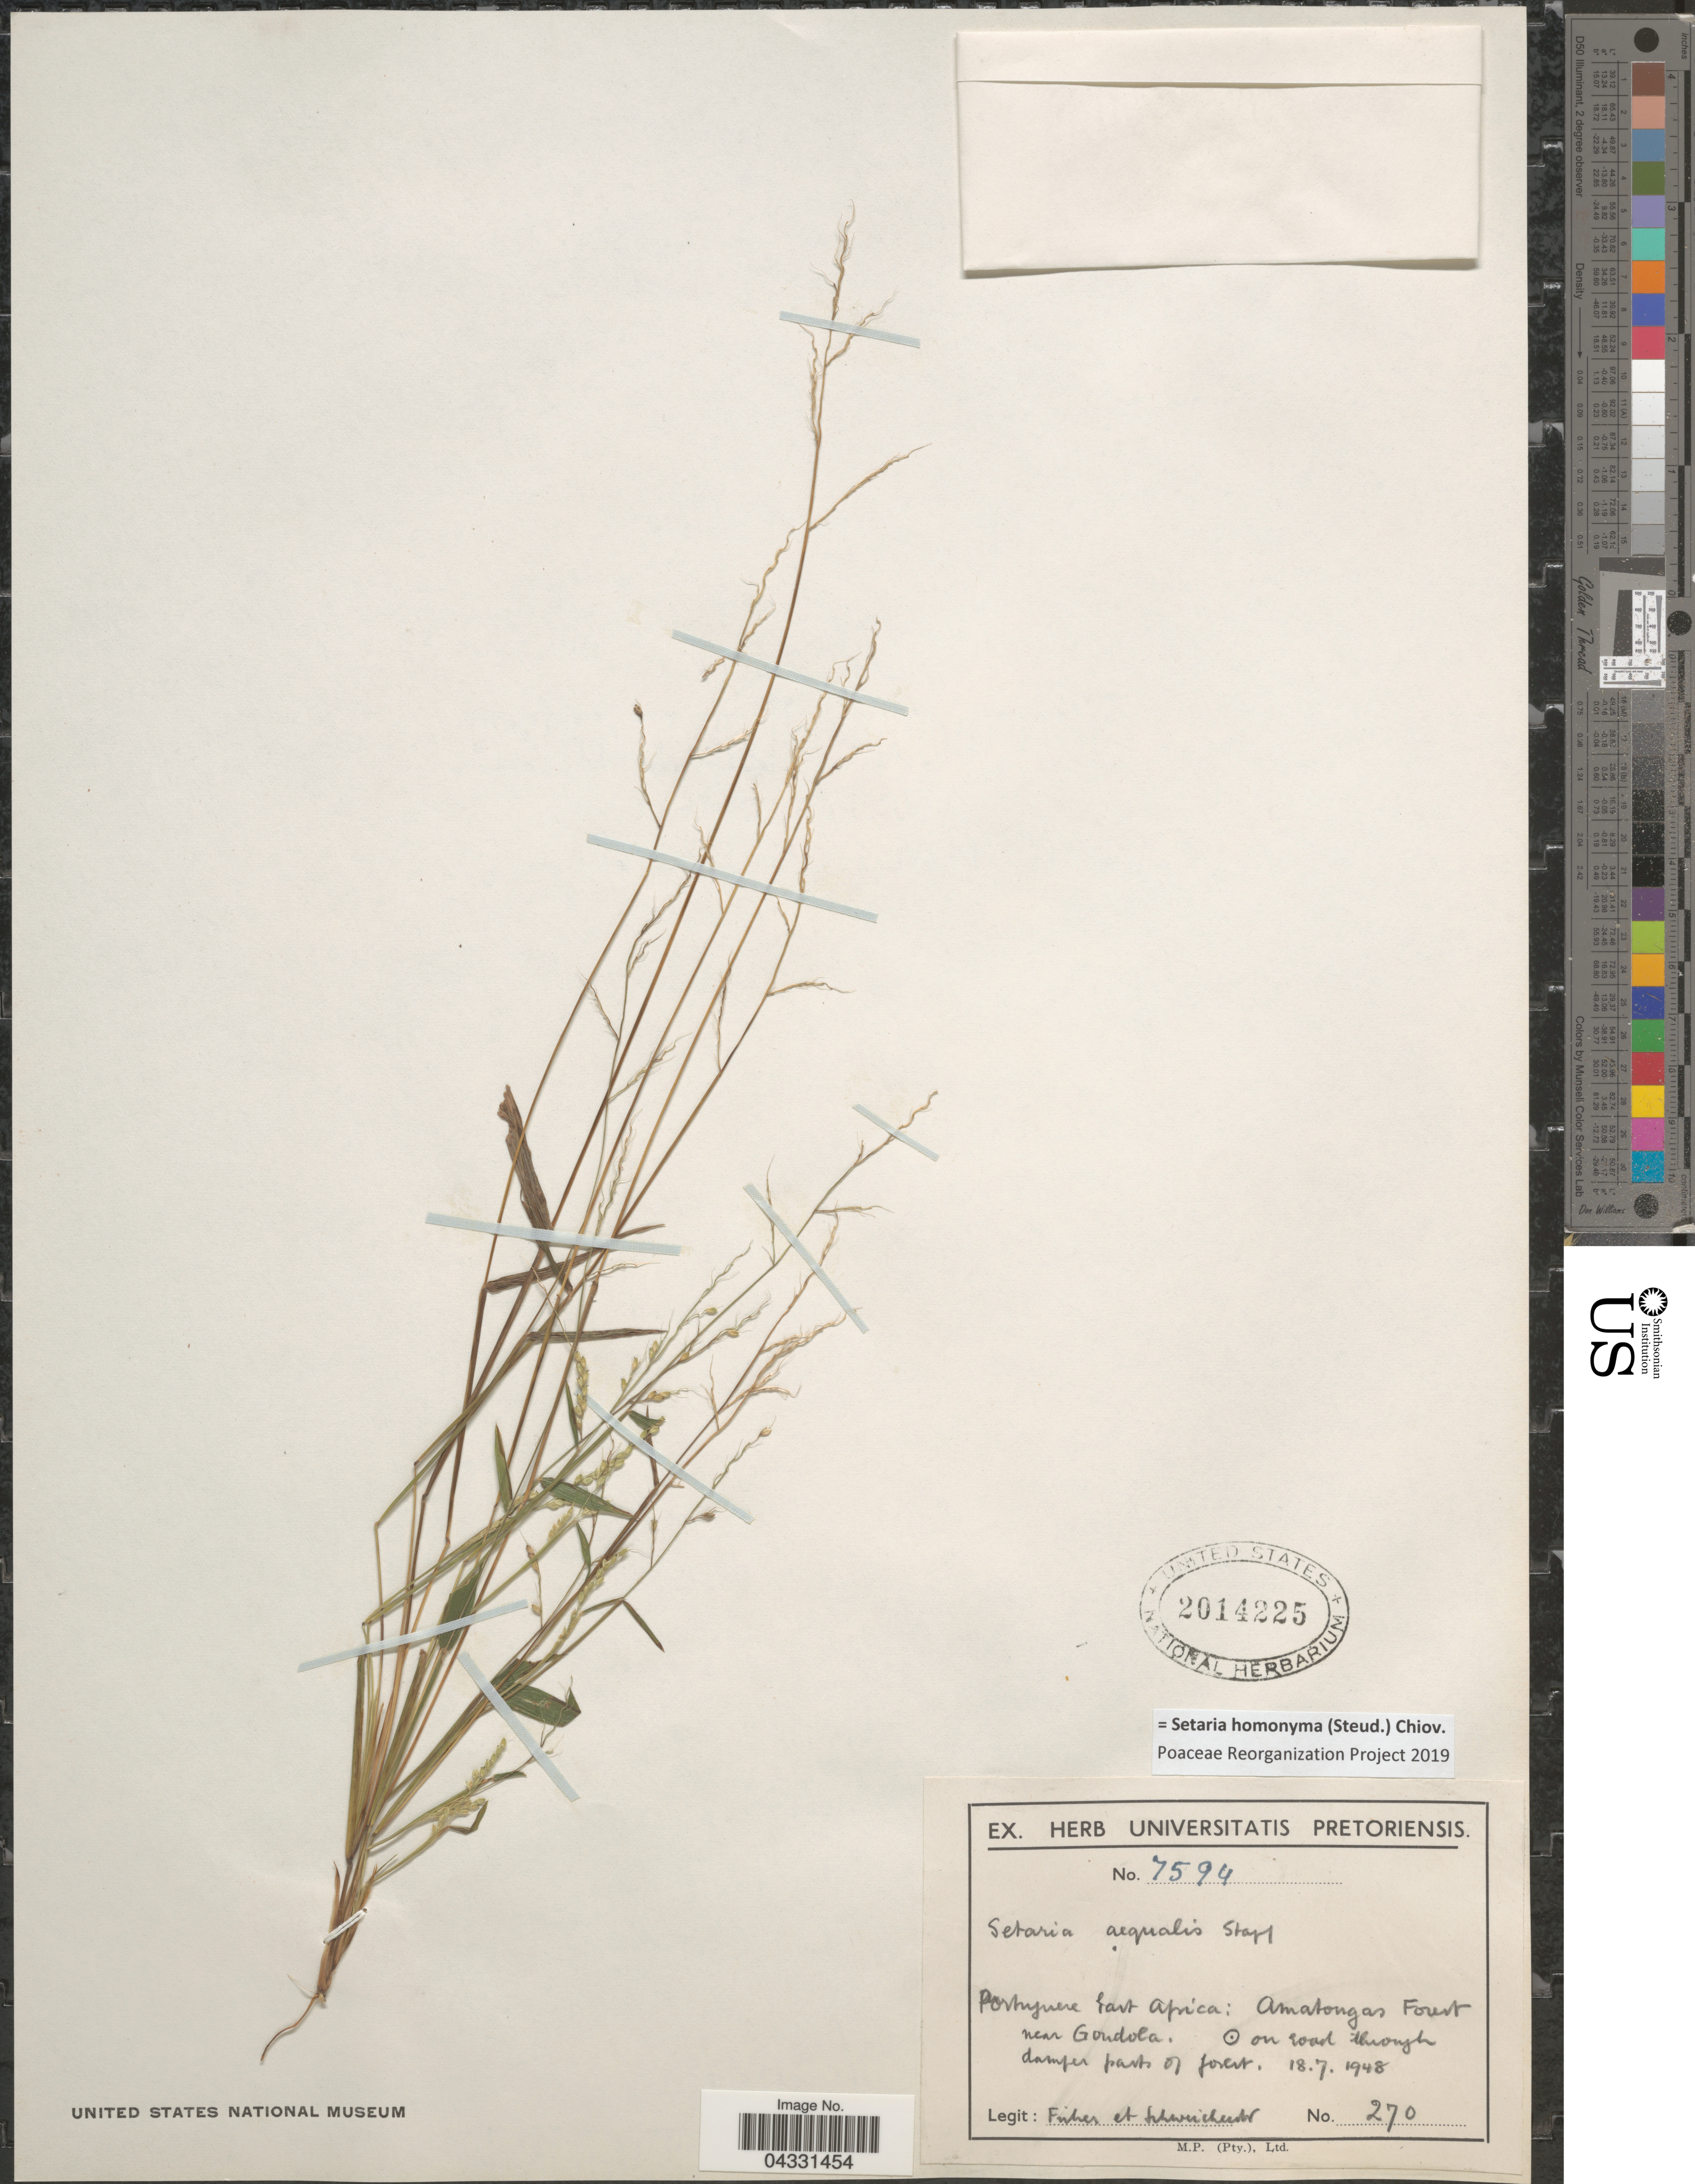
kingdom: Plantae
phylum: Tracheophyta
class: Liliopsida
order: Poales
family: Poaceae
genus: Setaria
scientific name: Setaria homonyma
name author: (Steud.) Chiov.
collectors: -- Fisher & -. Schweickerdt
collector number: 270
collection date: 1948-07-18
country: Mozambique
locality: Portuguese East Africa: Amatongas Forest near Gondola. On road through damper parts of forest.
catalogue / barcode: US 2014225